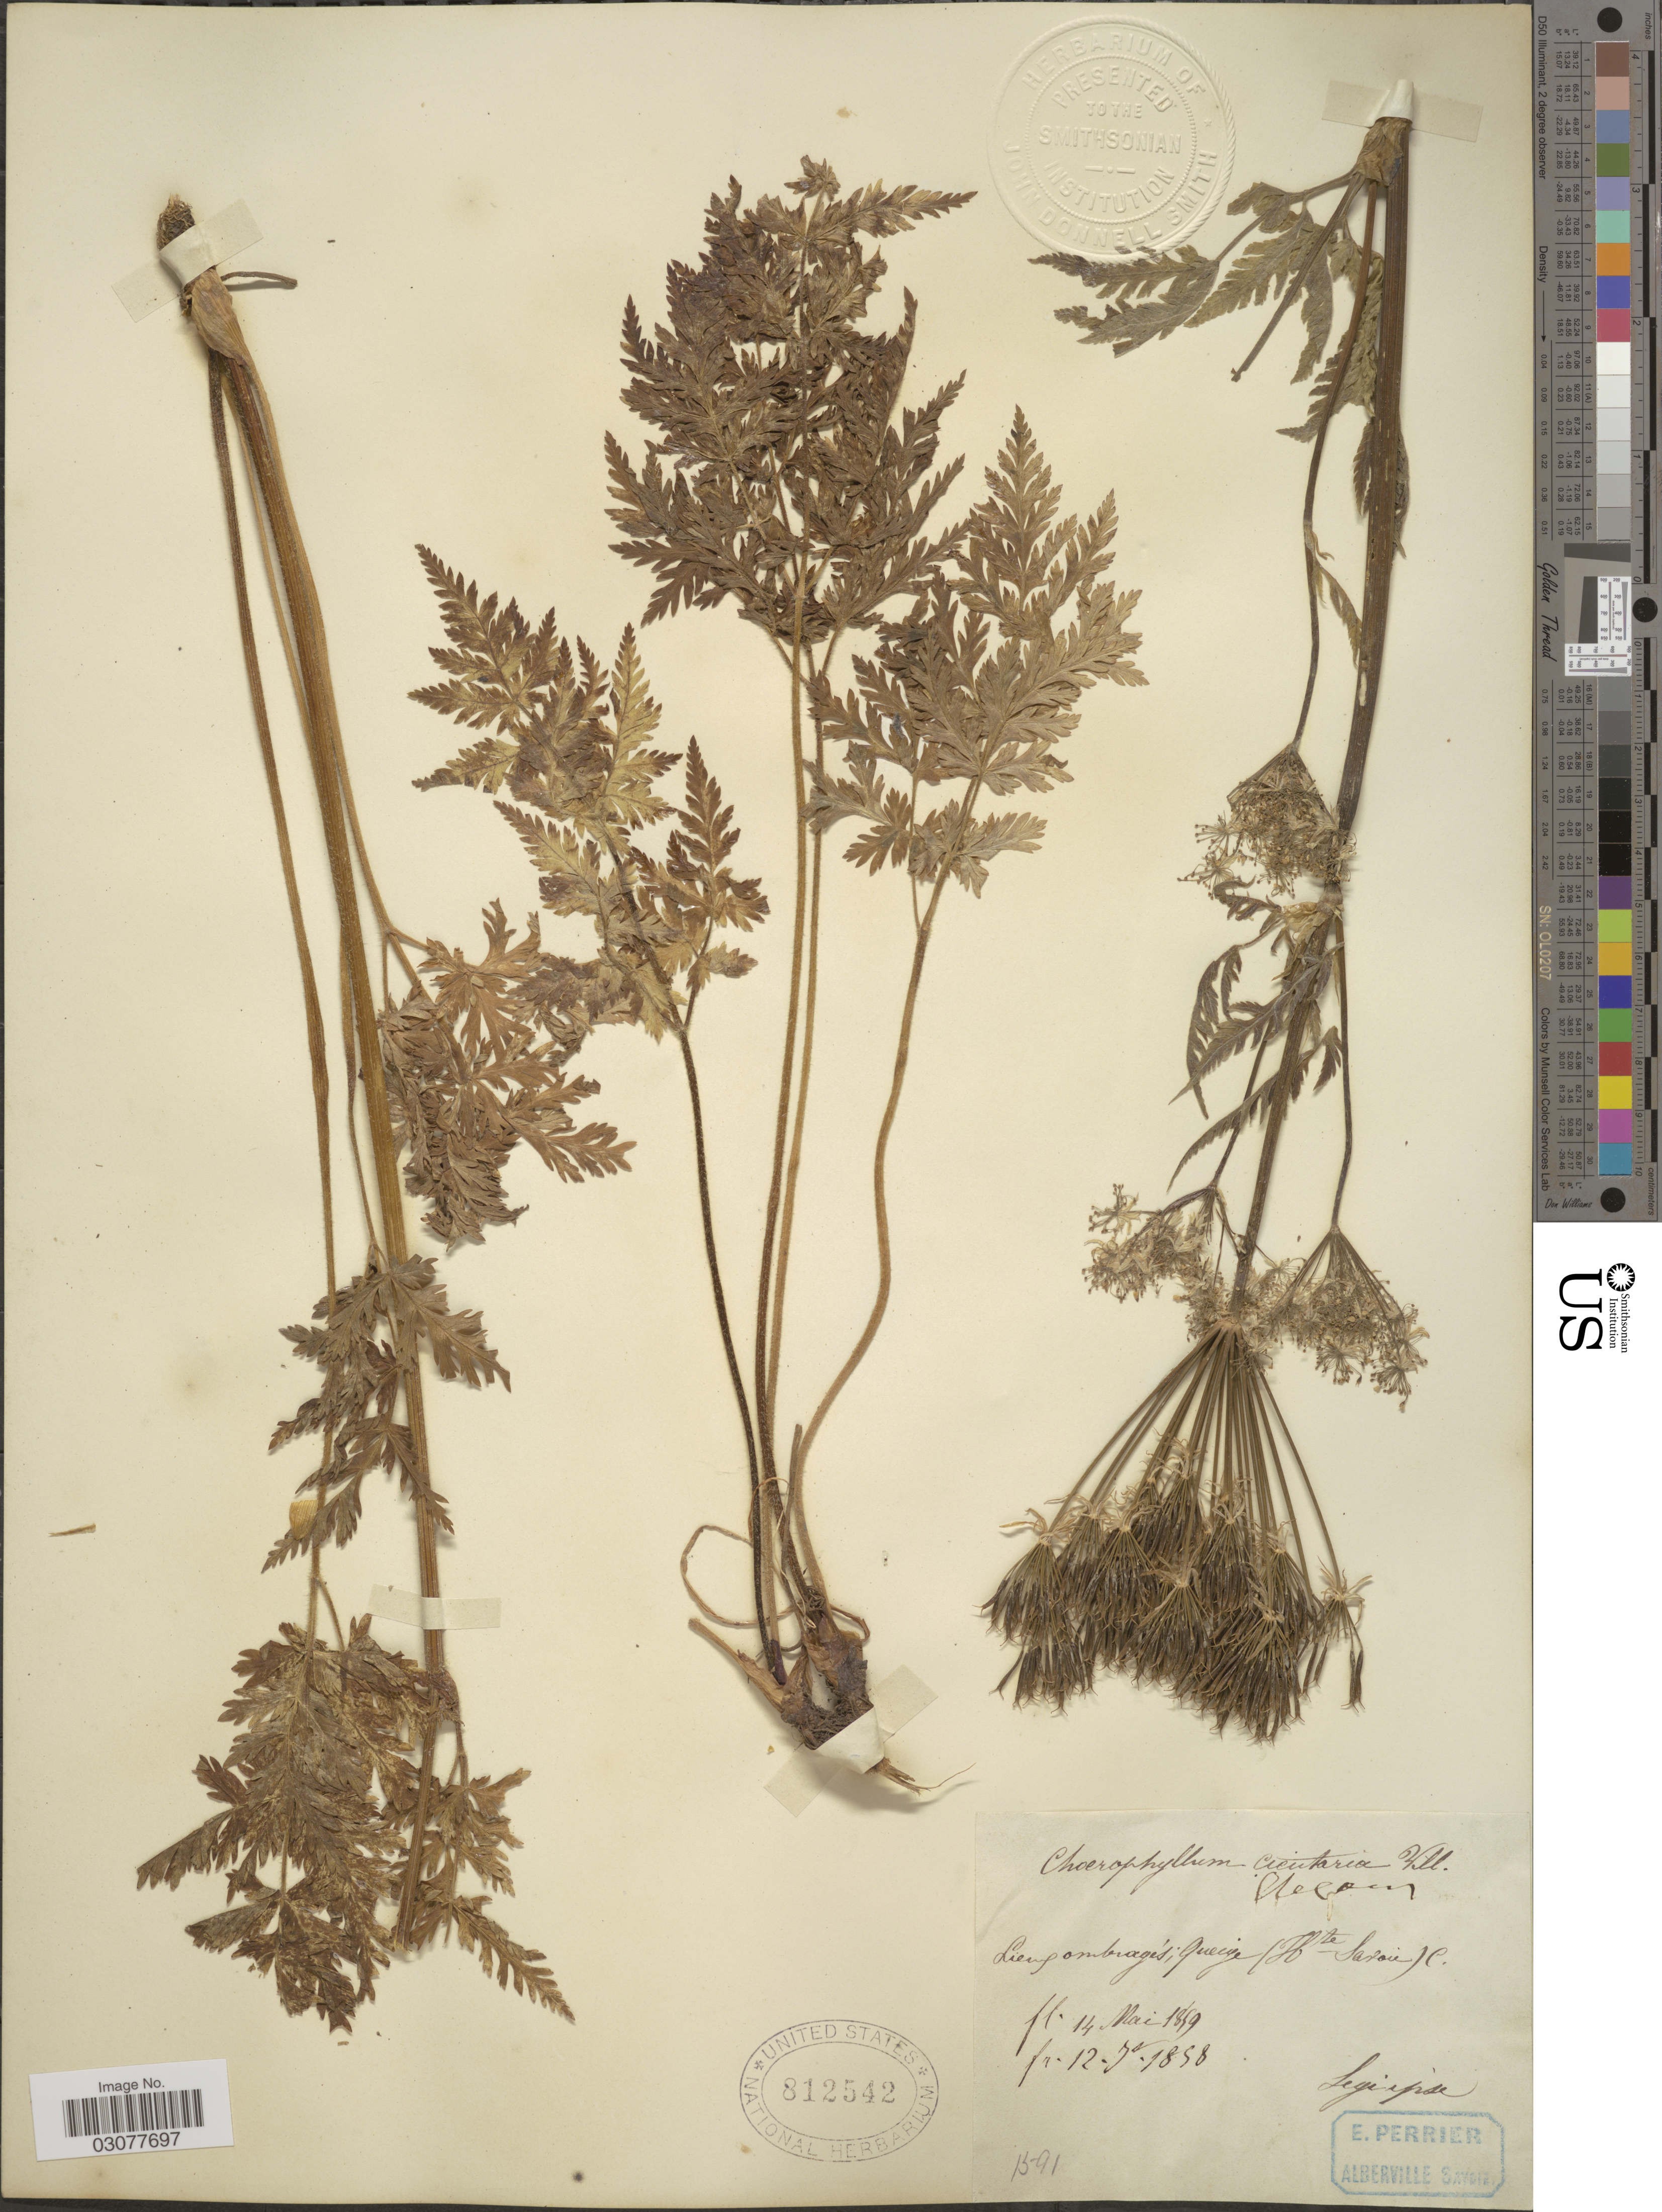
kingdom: Plantae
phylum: Tracheophyta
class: Magnoliopsida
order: Apiales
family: Apiaceae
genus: Chaerophyllum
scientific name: Chaerophyllum cicutaria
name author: Vill.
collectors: E. Perrier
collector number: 1591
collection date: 1858-07-12/1859-05-14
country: France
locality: Lieux ombragés: Queige (Hte-Savoie) C.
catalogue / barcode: US 812542